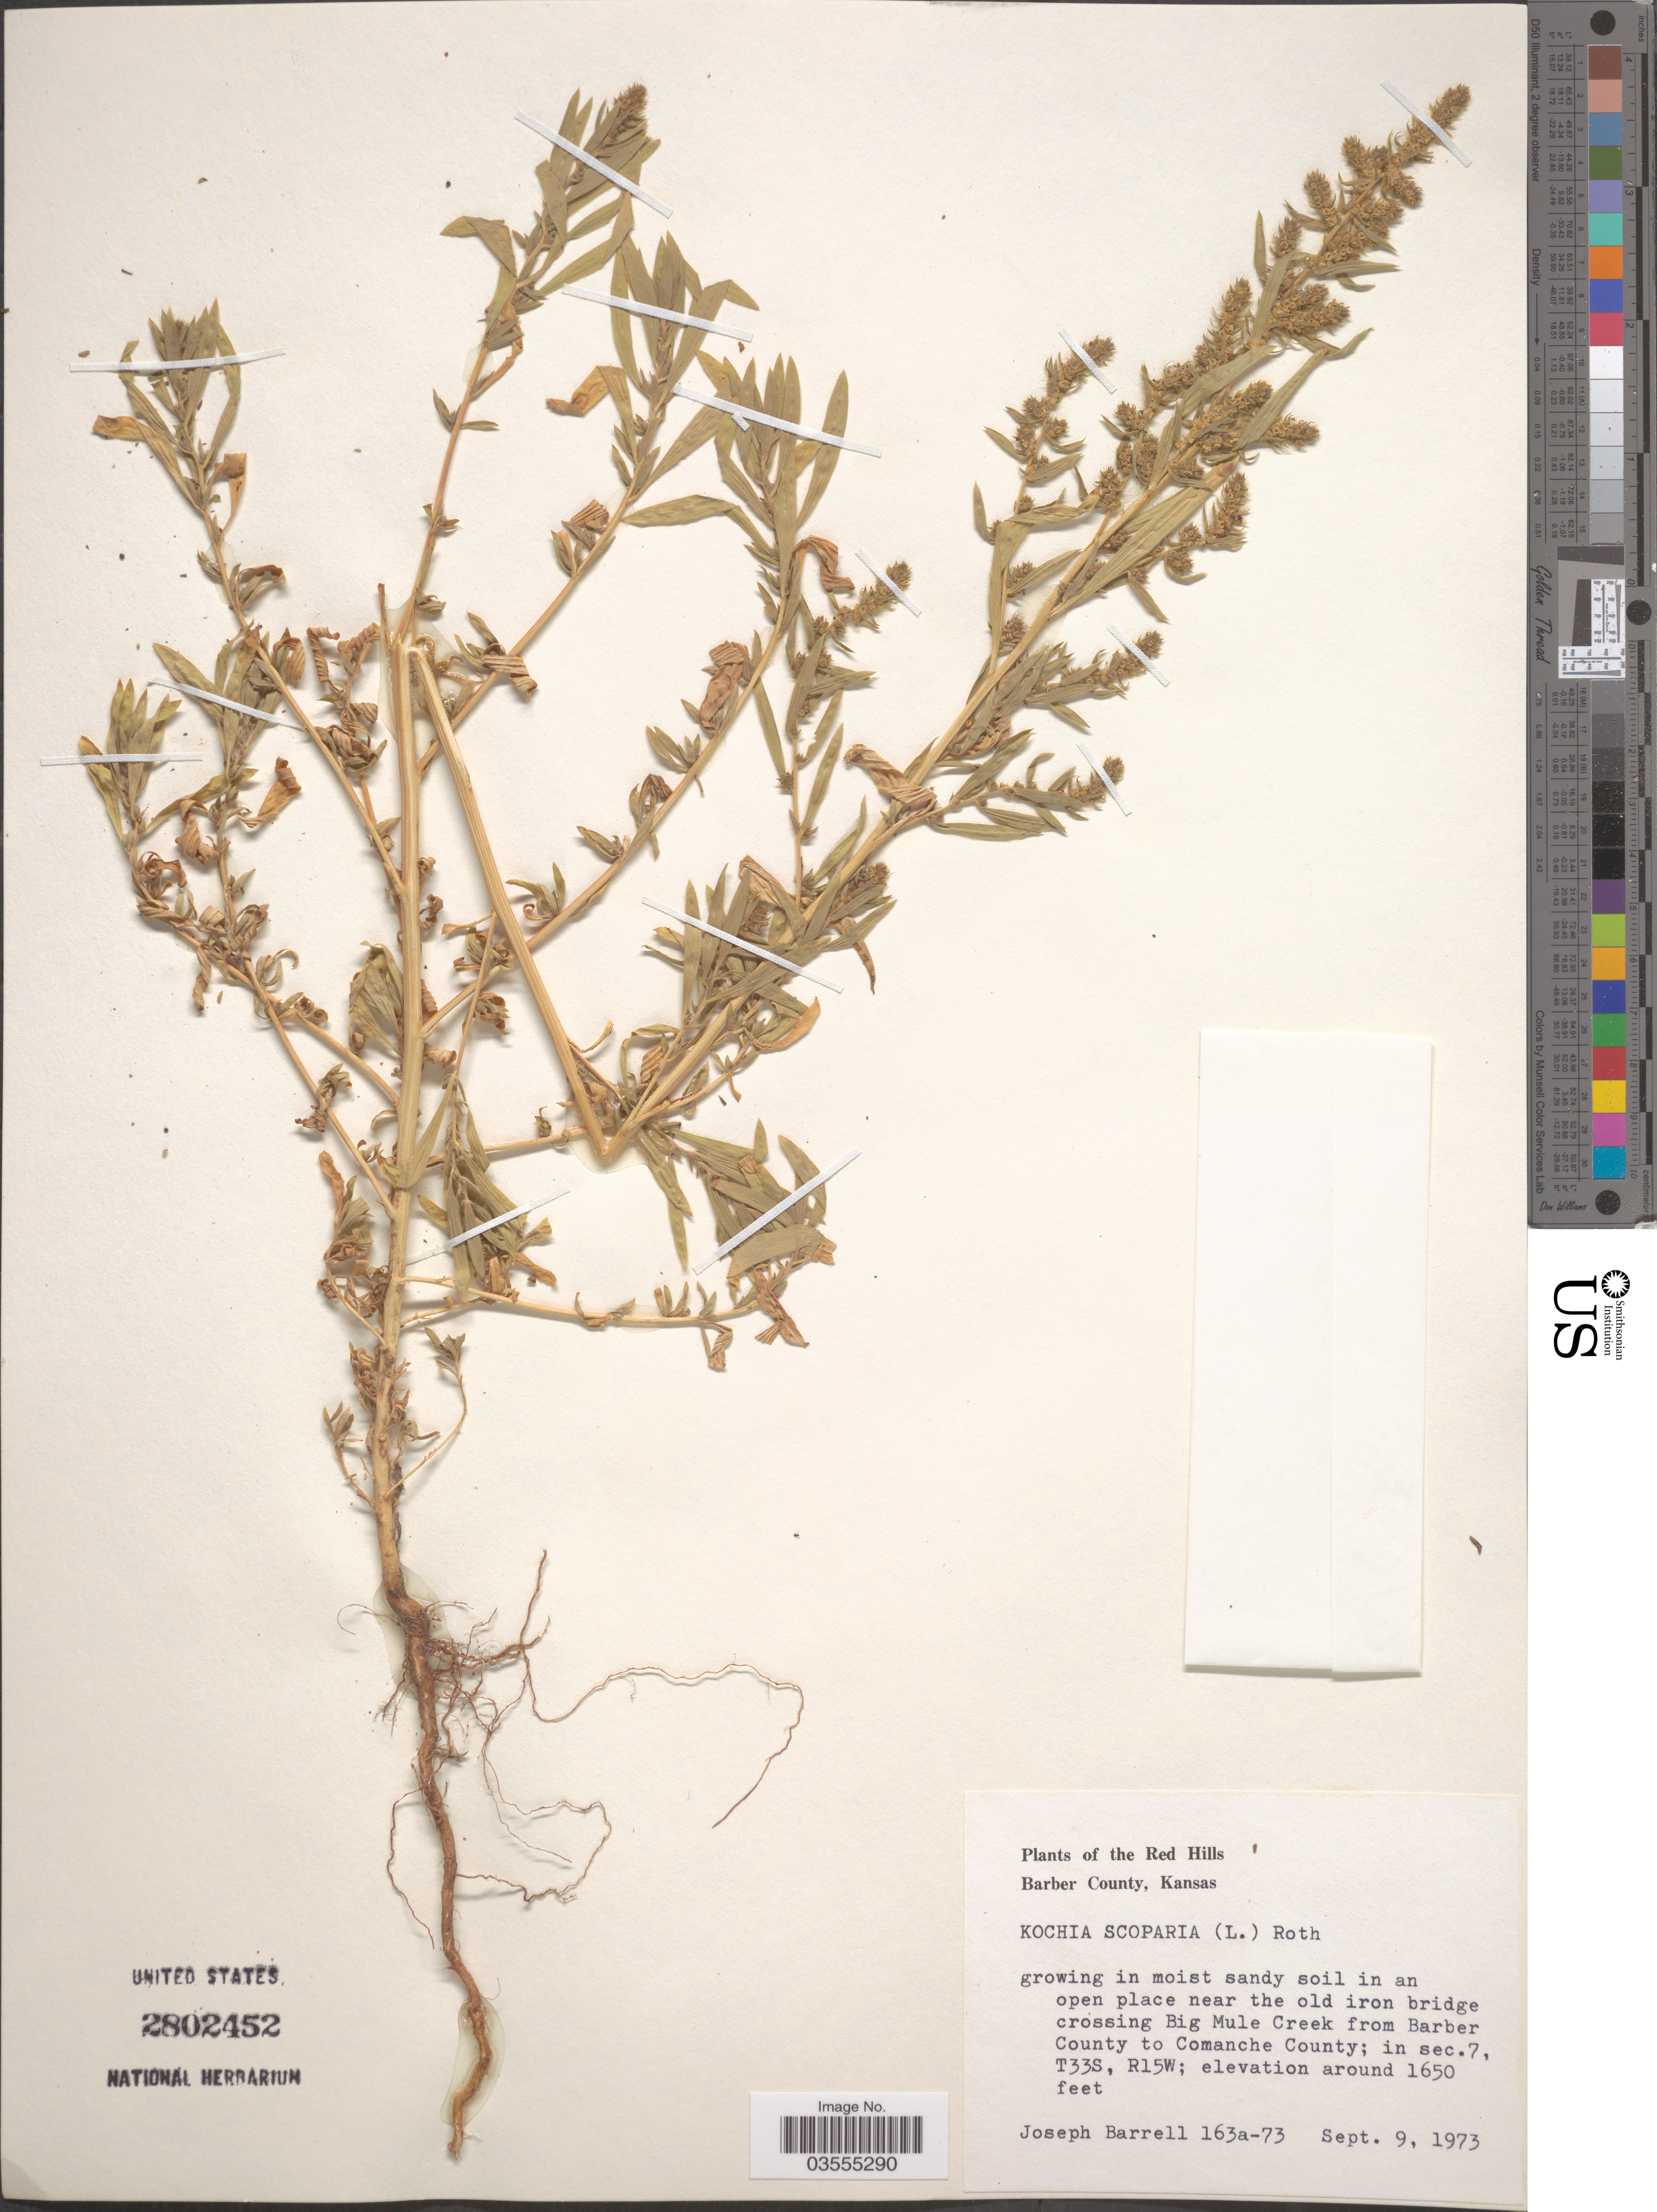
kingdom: Plantae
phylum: Tracheophyta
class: Magnoliopsida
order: Caryophyllales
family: Amaranthaceae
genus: Bassia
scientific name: Bassia scoparia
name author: (L.) Voss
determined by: U.S. National Herbarium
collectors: J. Barrell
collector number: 163a-73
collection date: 1973-09-09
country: United States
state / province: Kansas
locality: Red Hills Barber County. Near the old iron bridge crossing Big Mule Creek from Barber County to Comanche County; in sec. 7, T33S, R15W.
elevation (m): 503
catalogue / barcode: US 2802452